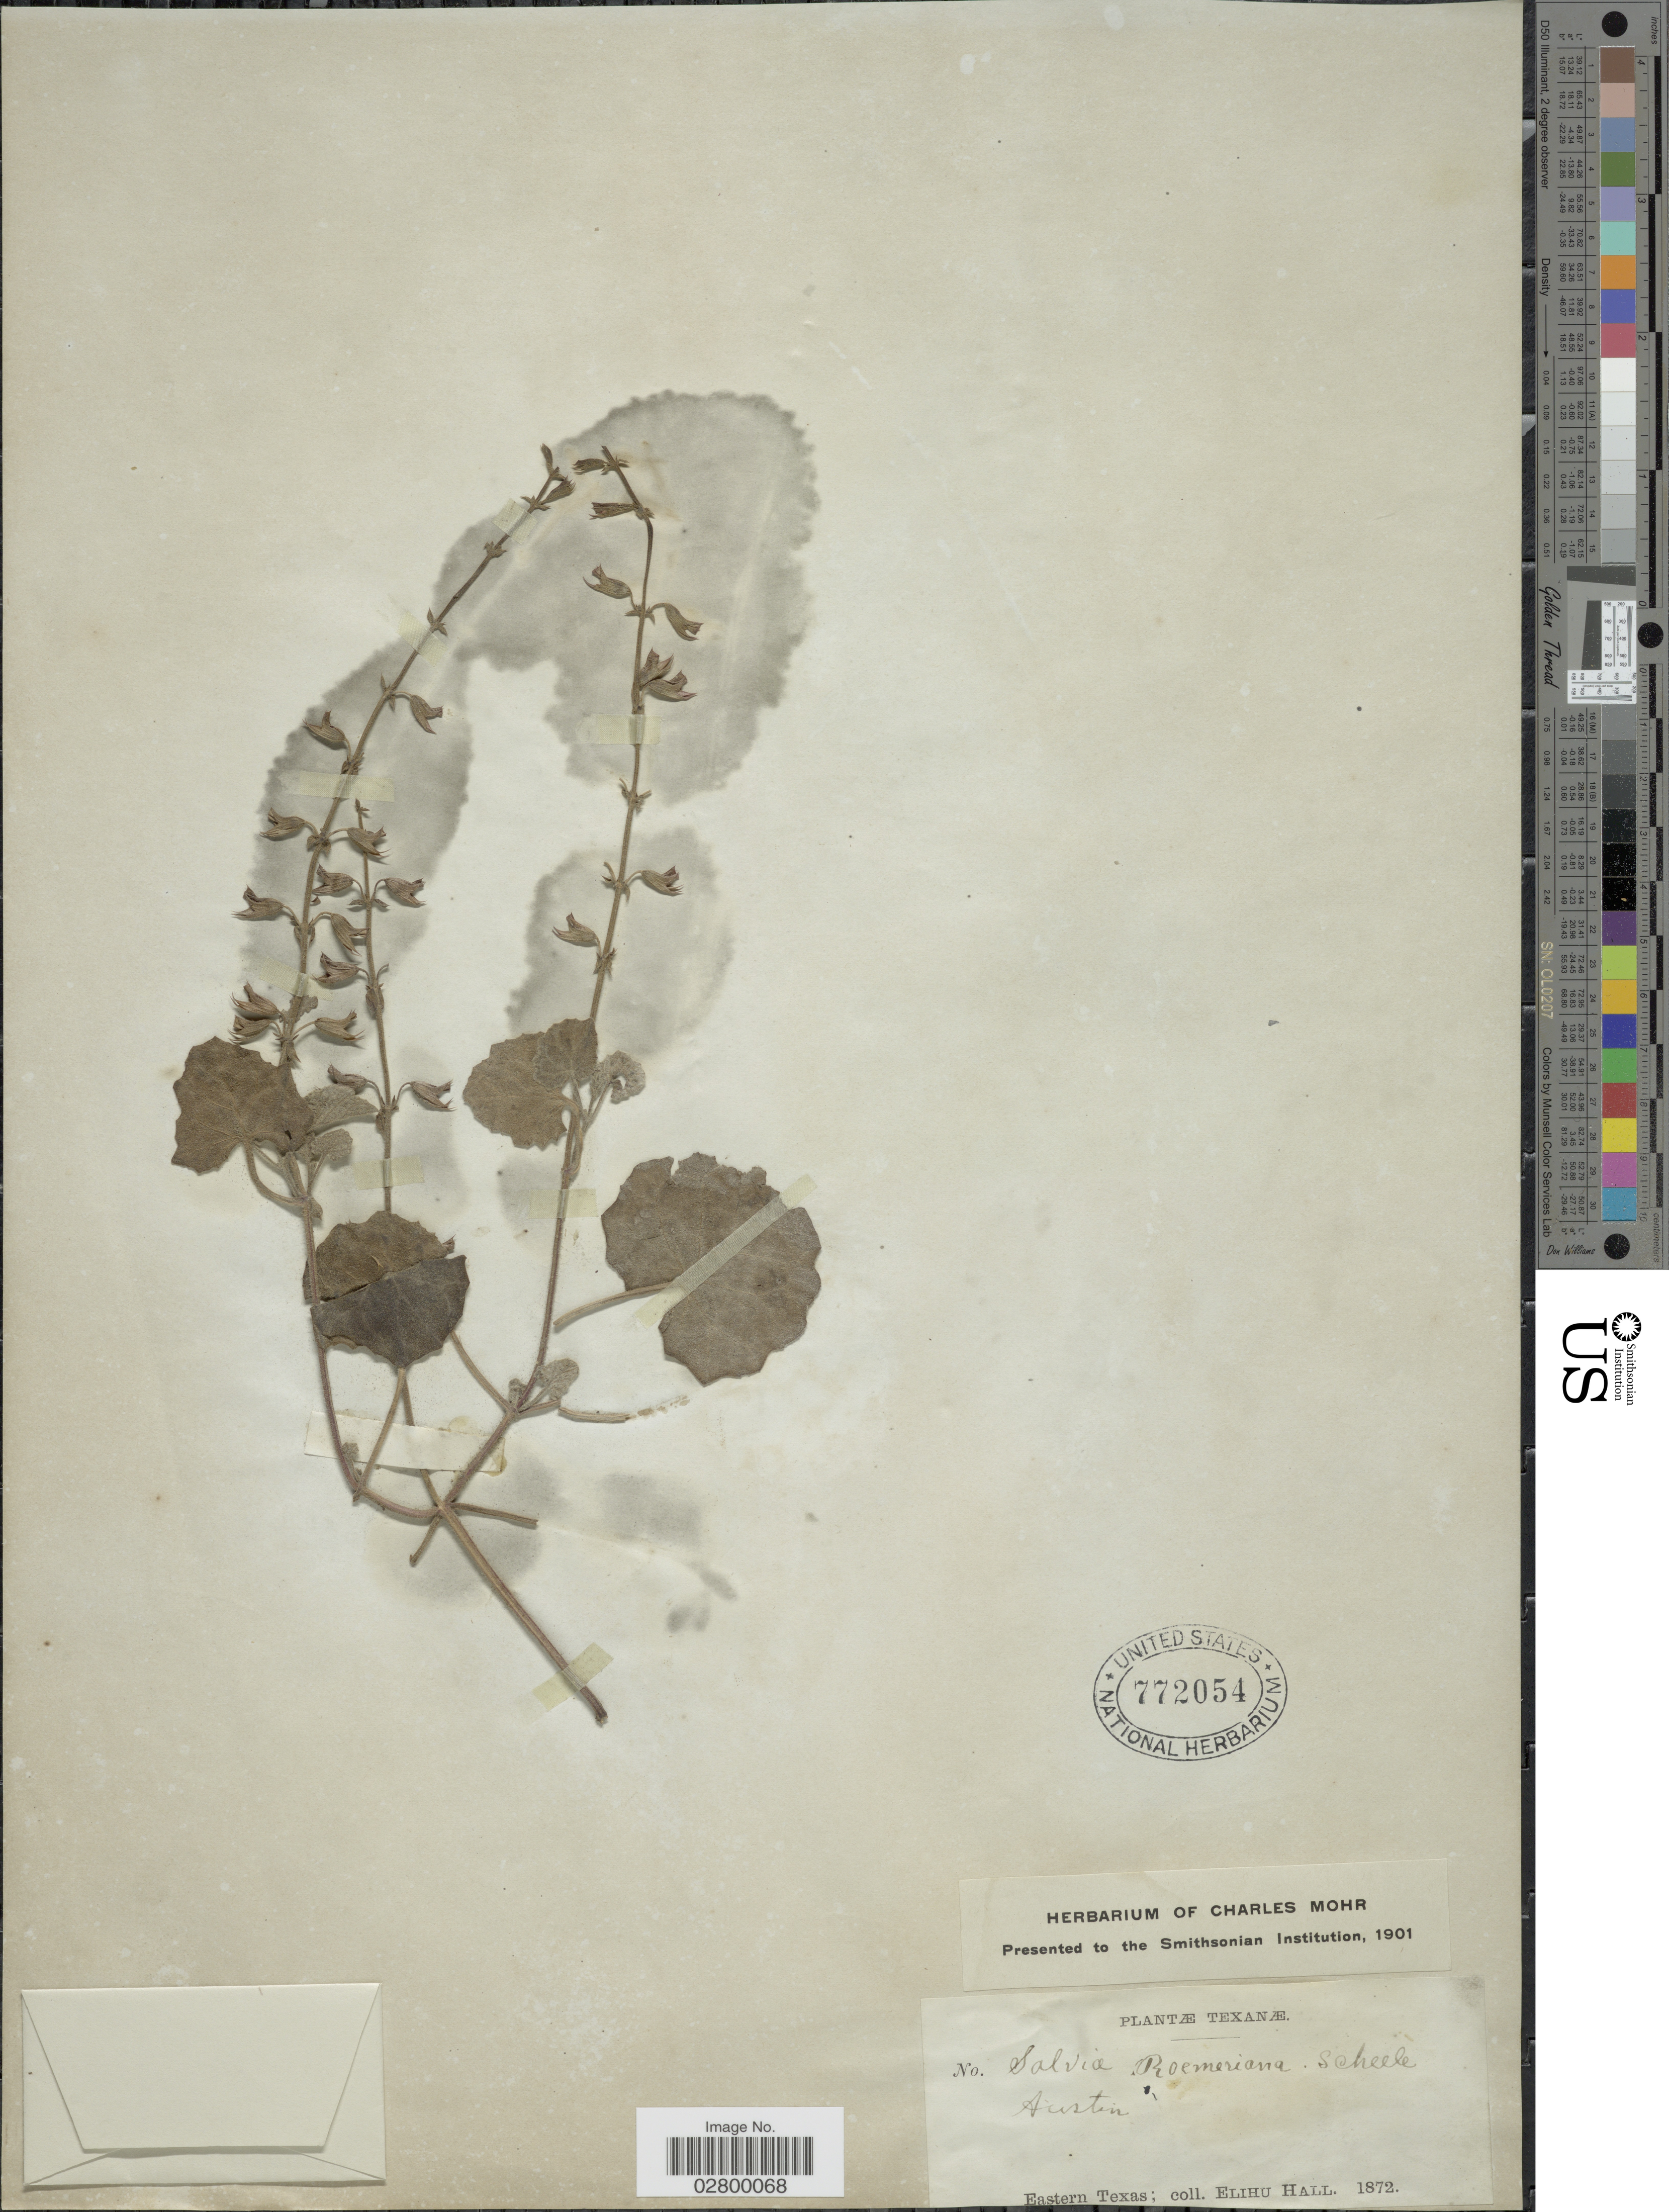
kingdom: Plantae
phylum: Tracheophyta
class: Magnoliopsida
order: Lamiales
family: Lamiaceae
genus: Salvia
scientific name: Salvia roemeriana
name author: Scheele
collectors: E. Hall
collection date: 1872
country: United States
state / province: Texas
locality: Texanæ. Austin. Eastern Texas.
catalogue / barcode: US 772054